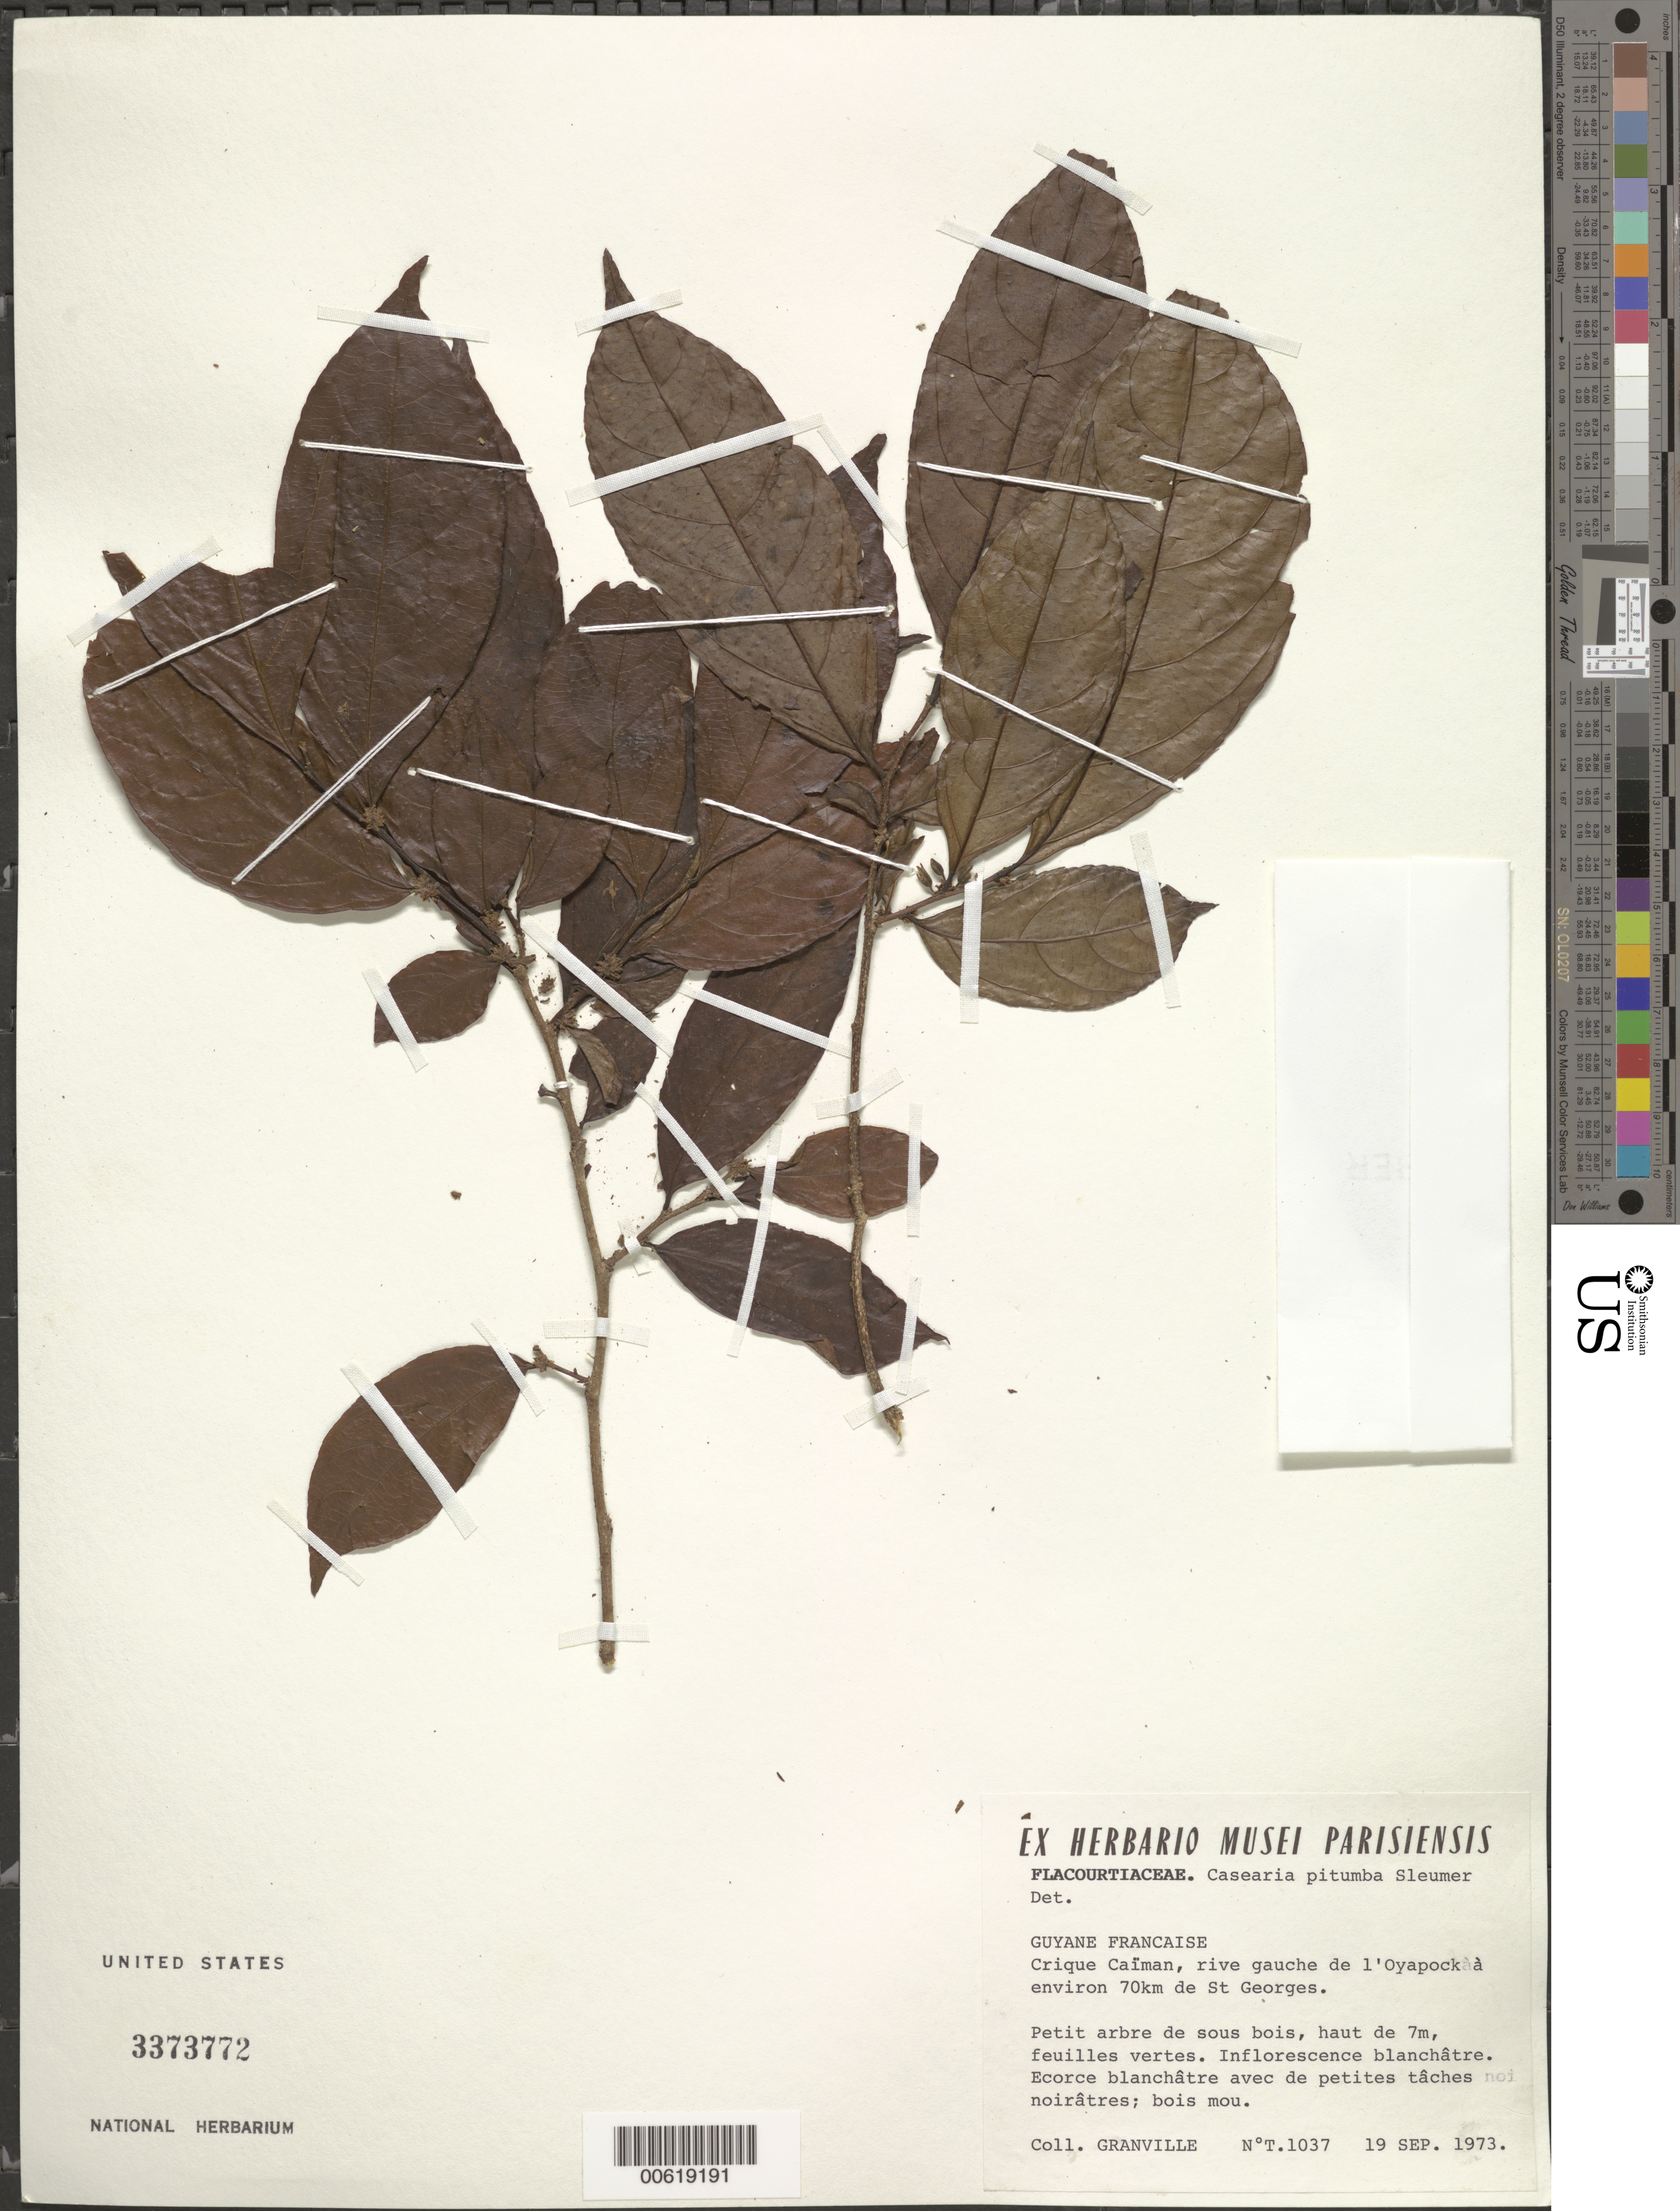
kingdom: Plantae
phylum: Tracheophyta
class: Magnoliopsida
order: Malpighiales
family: Salicaceae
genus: Casearia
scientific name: Casearia pitumba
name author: Sleumer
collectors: J.-J. de Granville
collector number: T 1037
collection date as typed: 19-Sep-73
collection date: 1973-09-19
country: French Guiana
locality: Crique Caïman, rive gauche de l'Oyapock, 70 km de St. Georges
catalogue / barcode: US 3373772